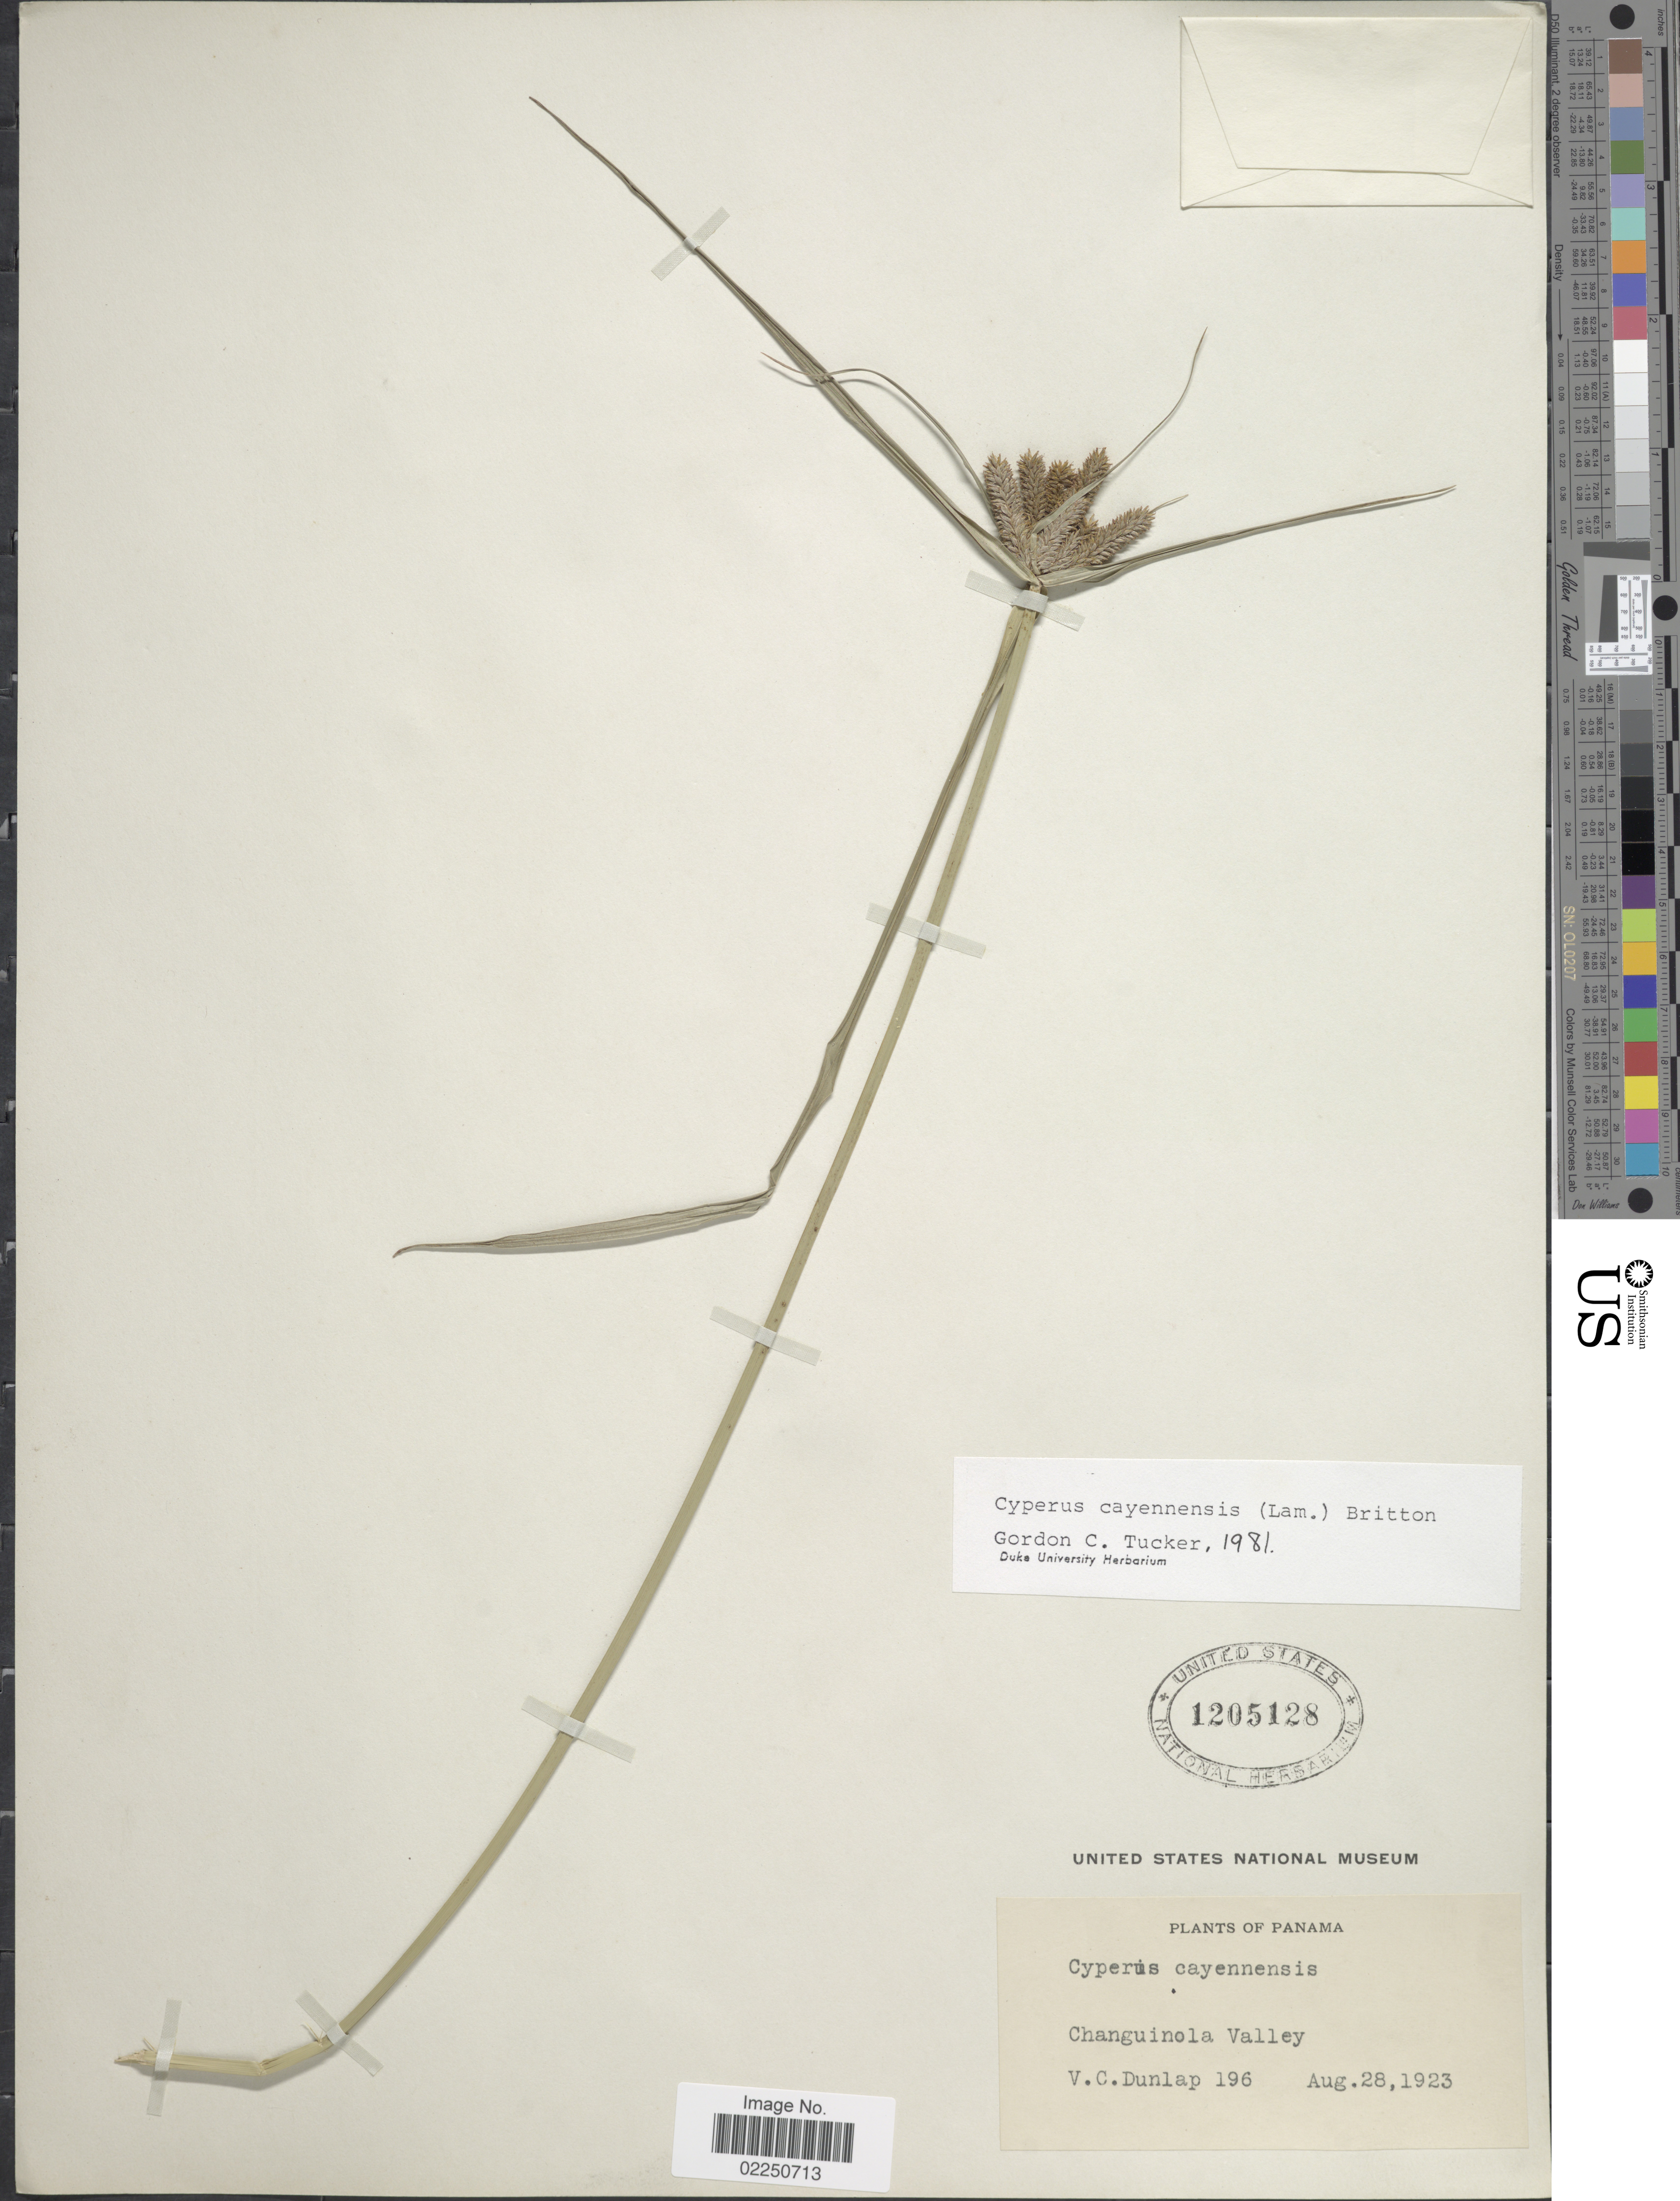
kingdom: Plantae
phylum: Tracheophyta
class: Liliopsida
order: Poales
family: Cyperaceae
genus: Cyperus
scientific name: Cyperus aggregatus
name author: (Willd.) Endl.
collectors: V. C. Dunlap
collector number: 196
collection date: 1923-08-28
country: Panama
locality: Changuinola Valley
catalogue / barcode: US 1205128